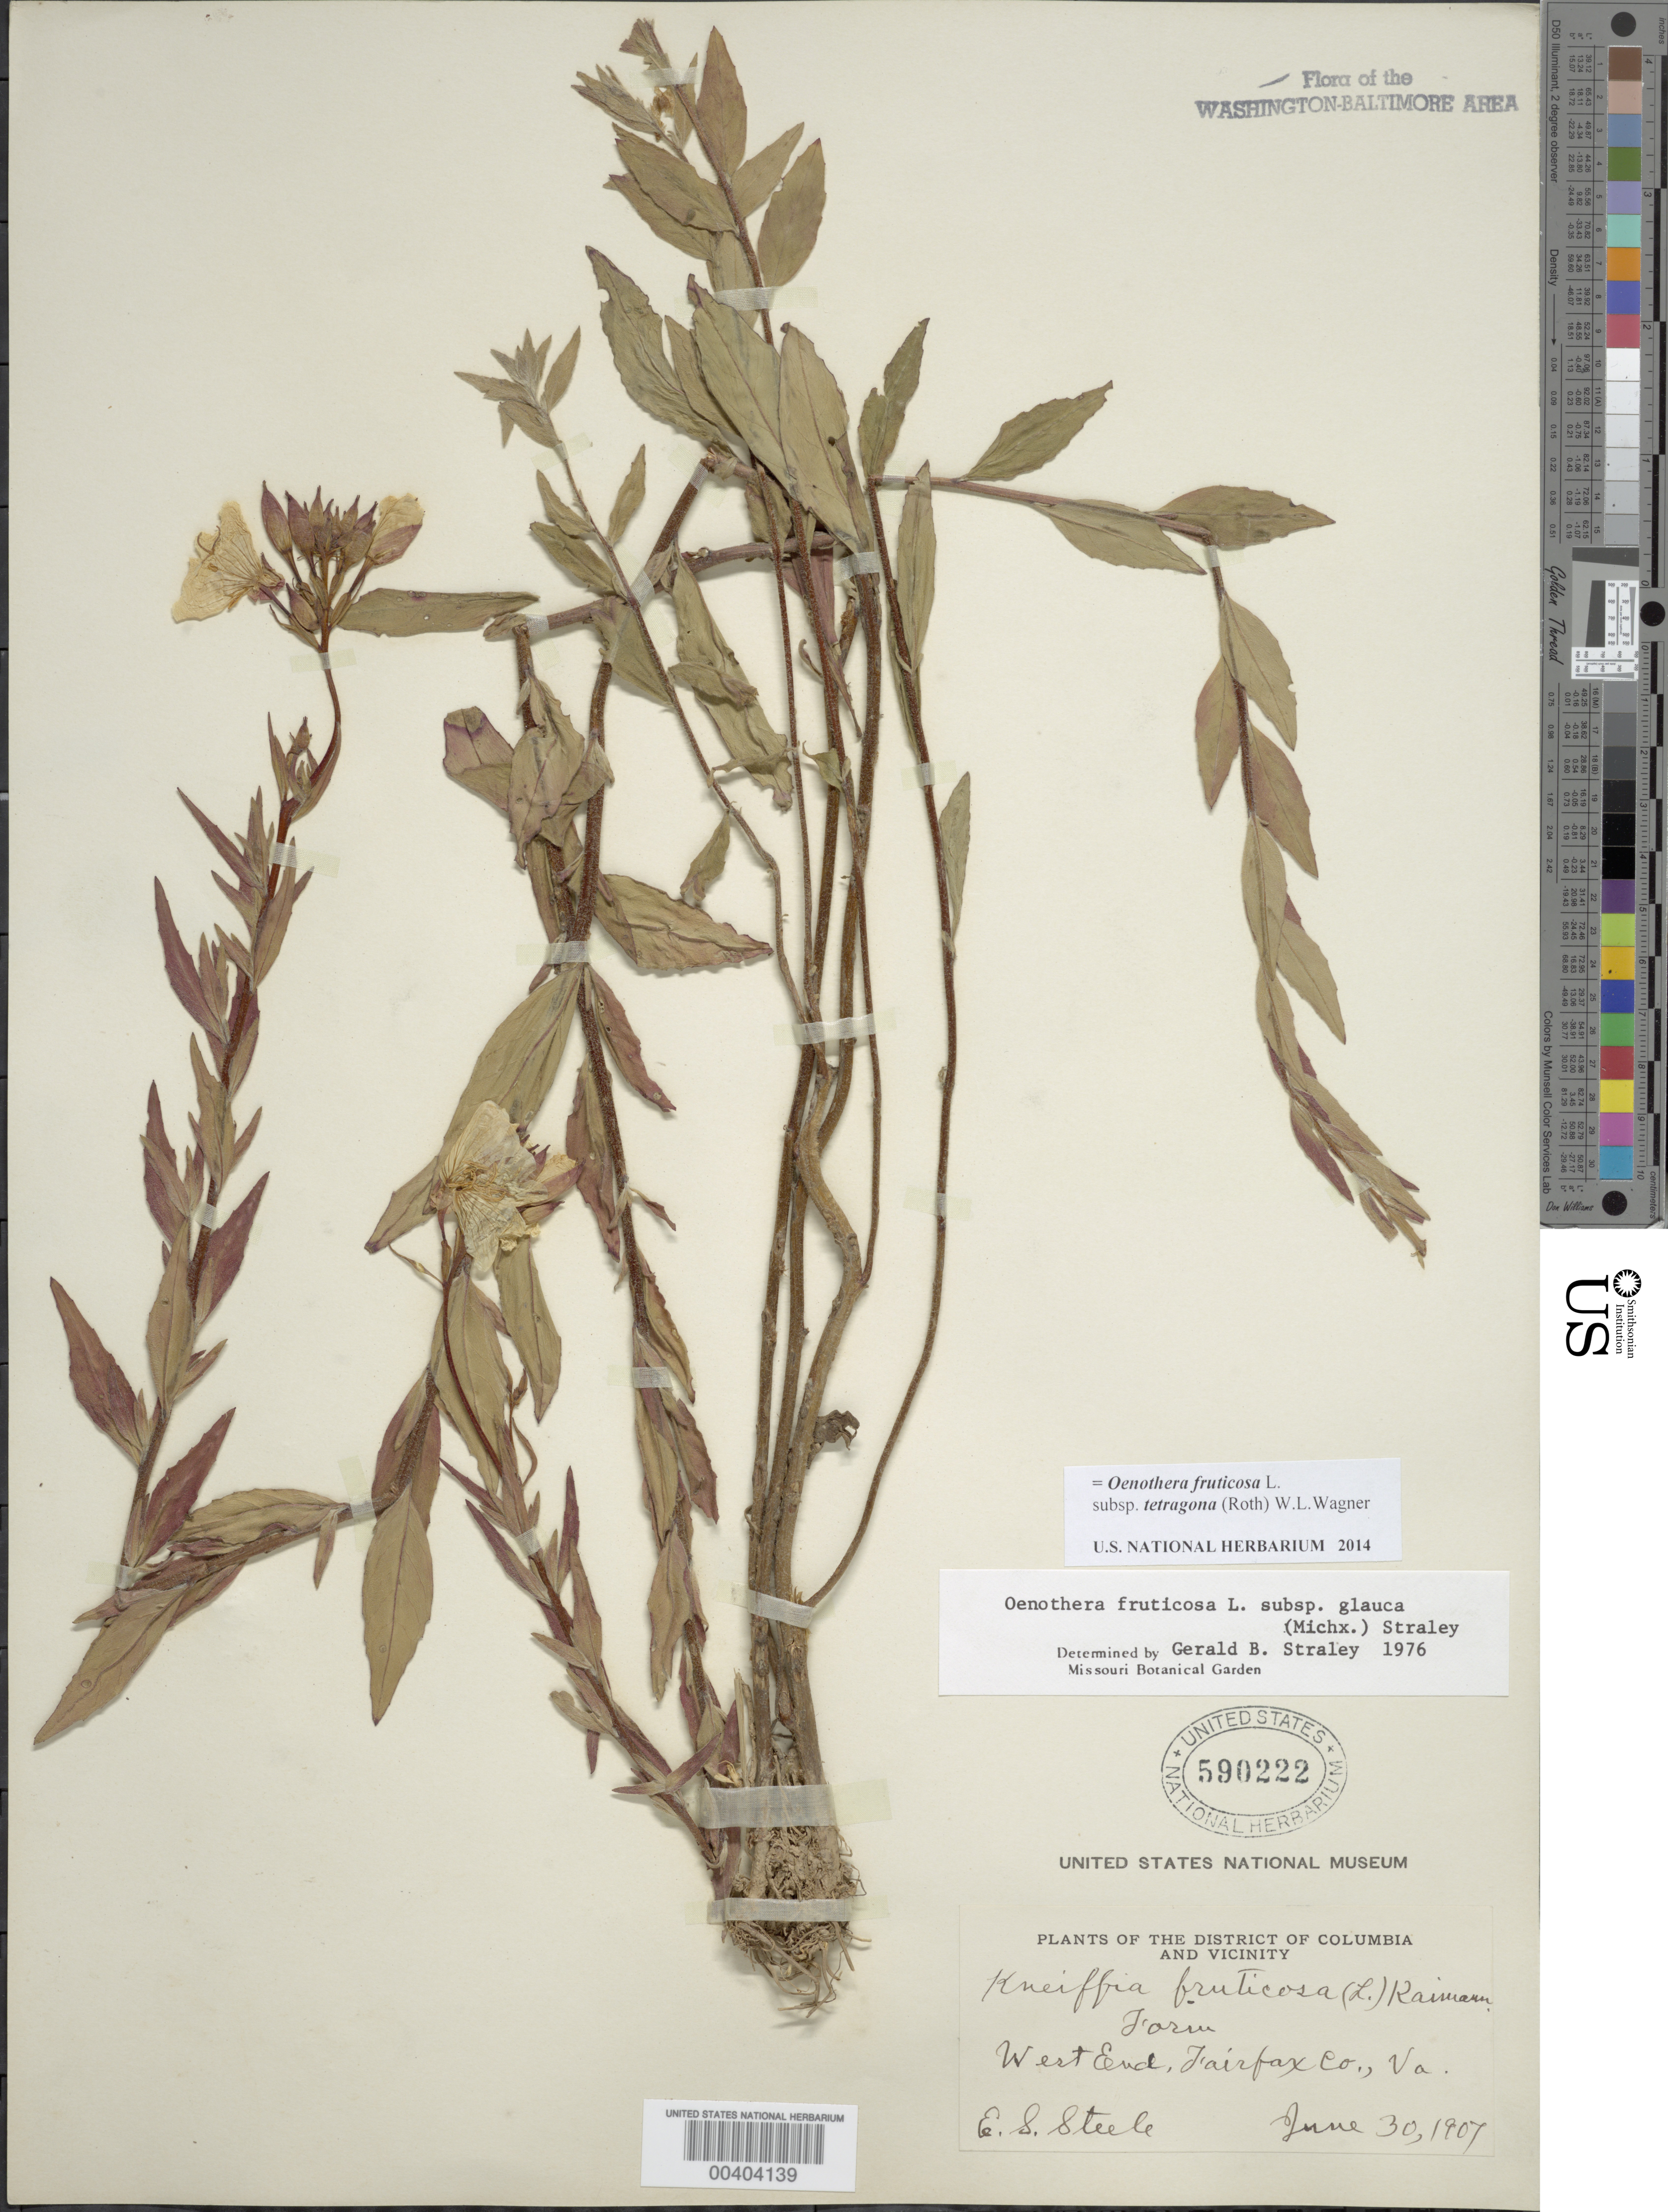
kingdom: Plantae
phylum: Tracheophyta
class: Magnoliopsida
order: Myrtales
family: Onagraceae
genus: Oenothera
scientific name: Oenothera fruticosa subsp. tetragona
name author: (Roth) W.L. Wagner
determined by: Wagner, W. L., (BOT), Smithsonian Institution - National Museum of Natural History (UNITED STATES)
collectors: E. Steele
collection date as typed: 30 Jun 1907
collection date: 1907-06-30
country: United States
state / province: Virginia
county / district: Fairfax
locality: West end of county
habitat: Farm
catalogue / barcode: US 590222